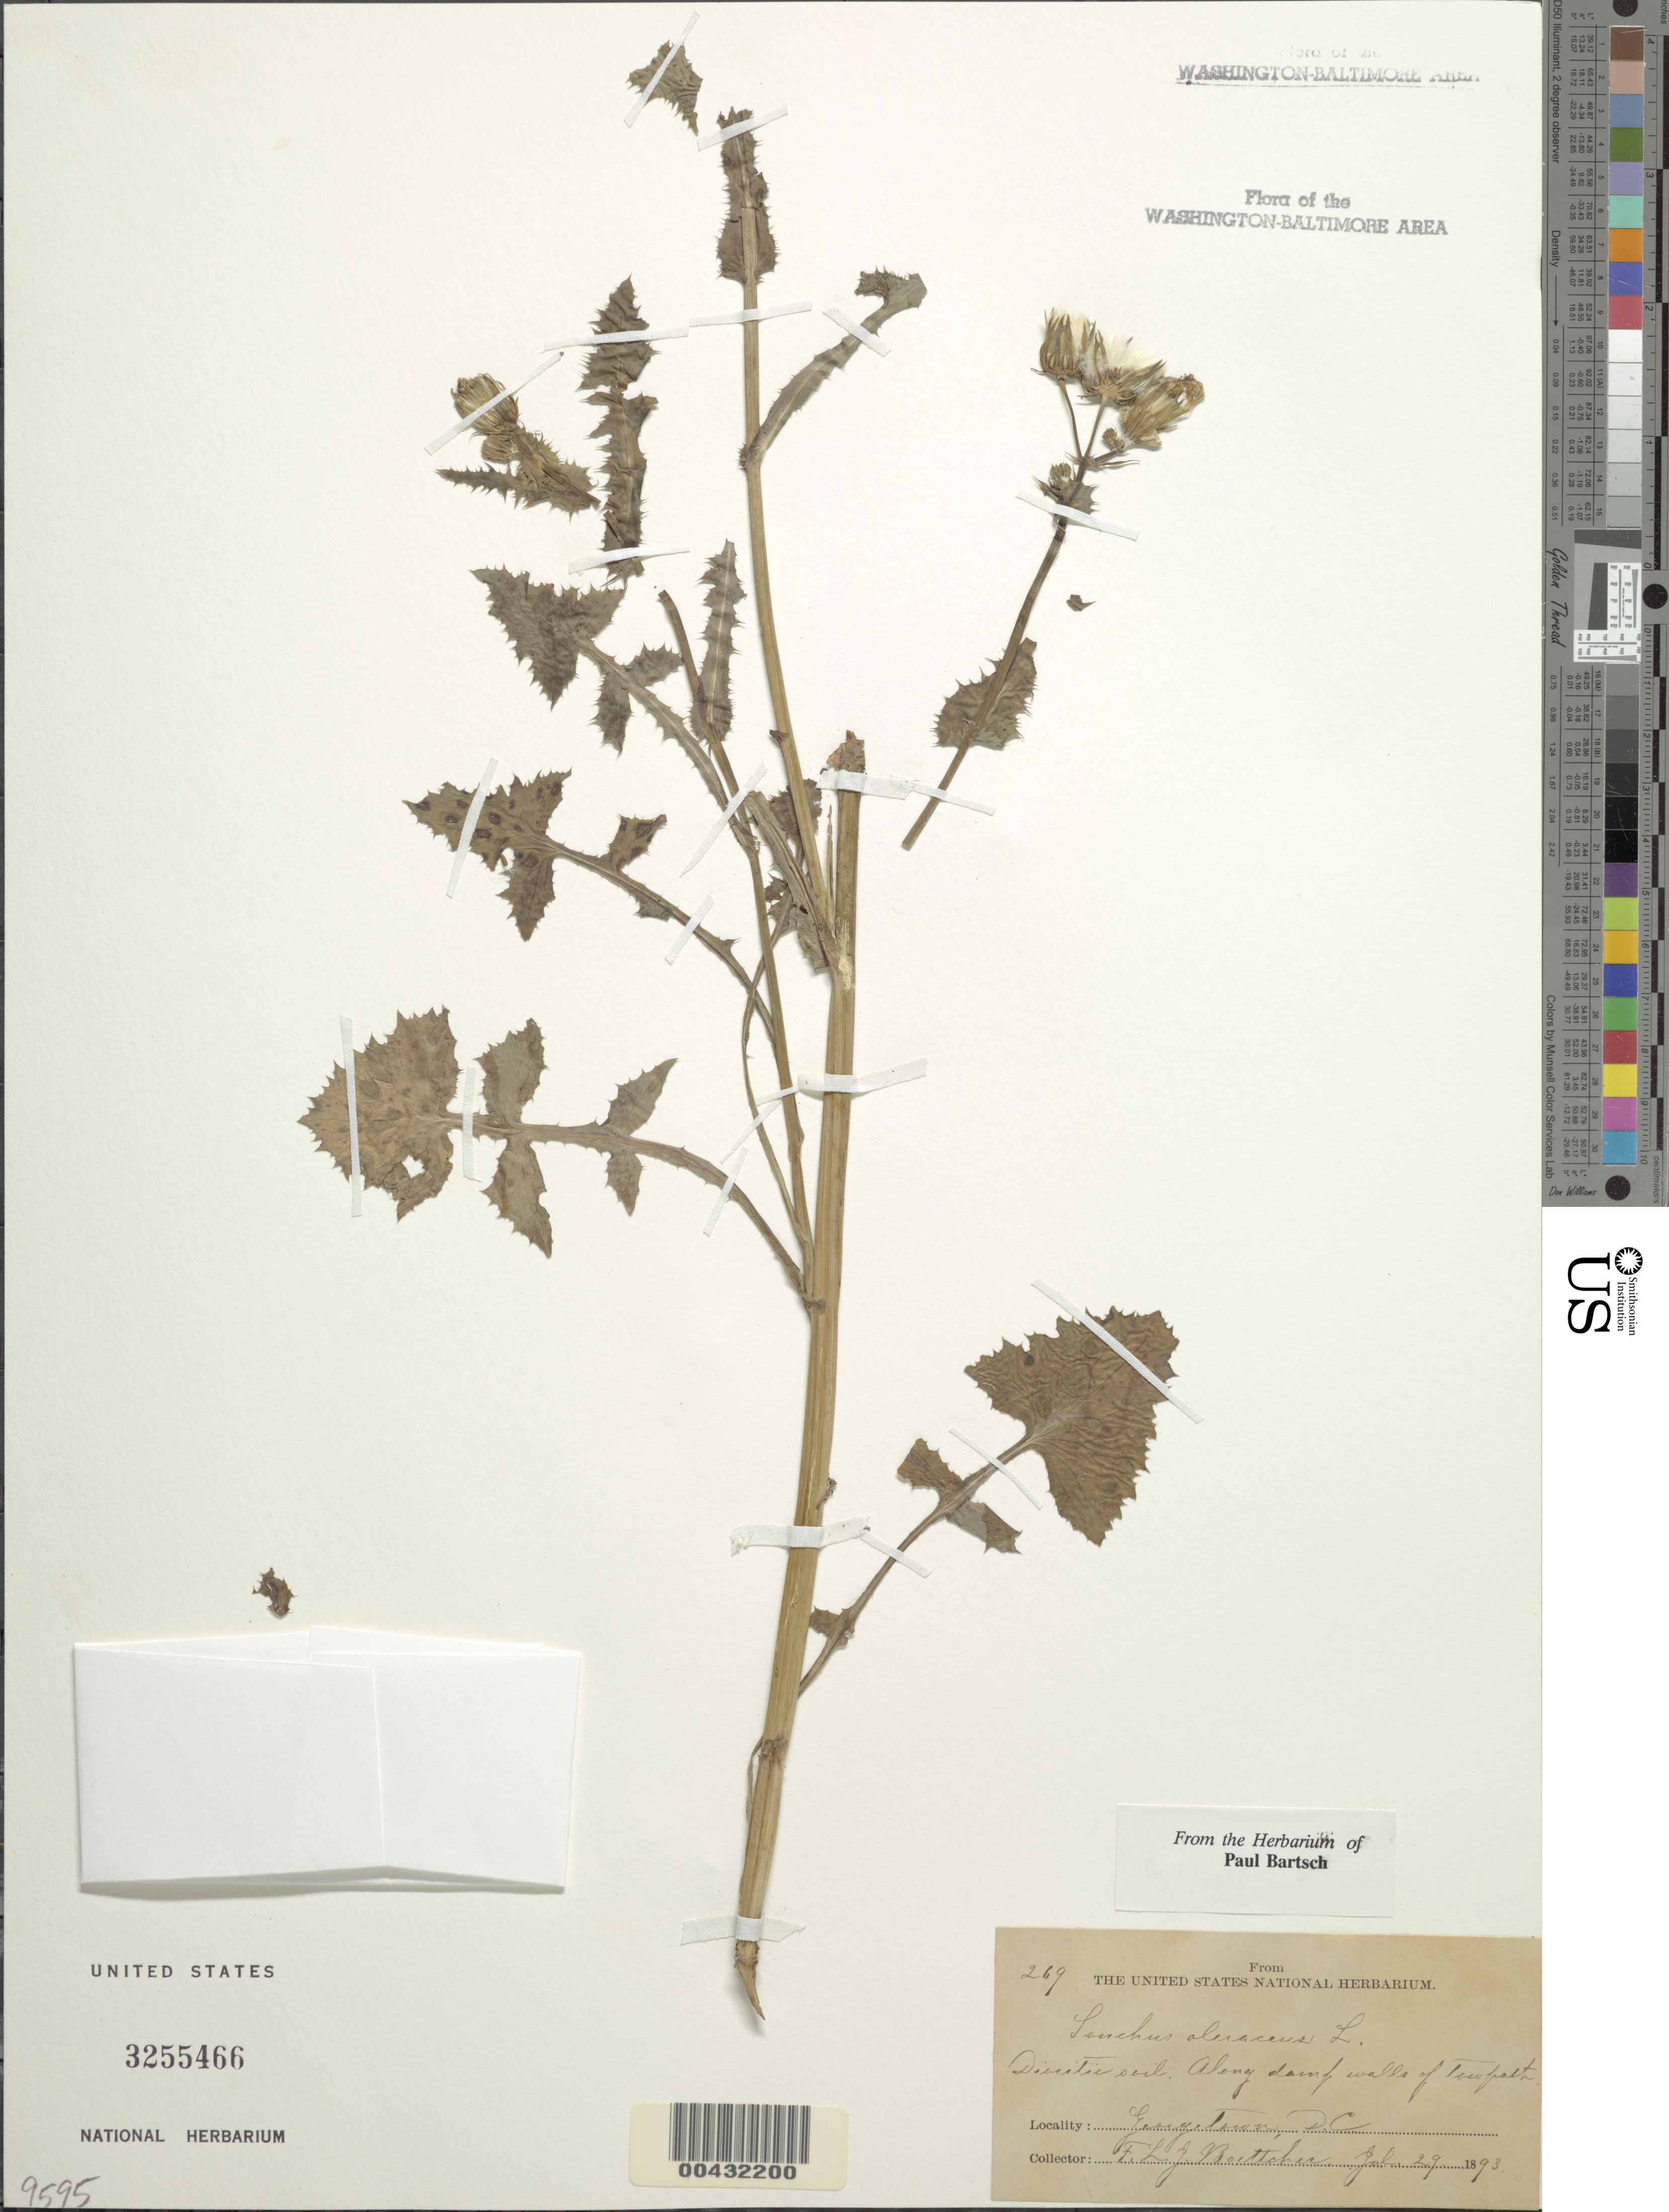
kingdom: Plantae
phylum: Tracheophyta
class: Magnoliopsida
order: Asterales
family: Asteraceae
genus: Sonchus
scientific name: Sonchus oleraceus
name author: L.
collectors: F. Boettcher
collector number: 269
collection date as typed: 29 Jul 1893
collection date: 1893-07-29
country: United States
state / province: District of Columbia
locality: Georgetown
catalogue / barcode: US 3255466